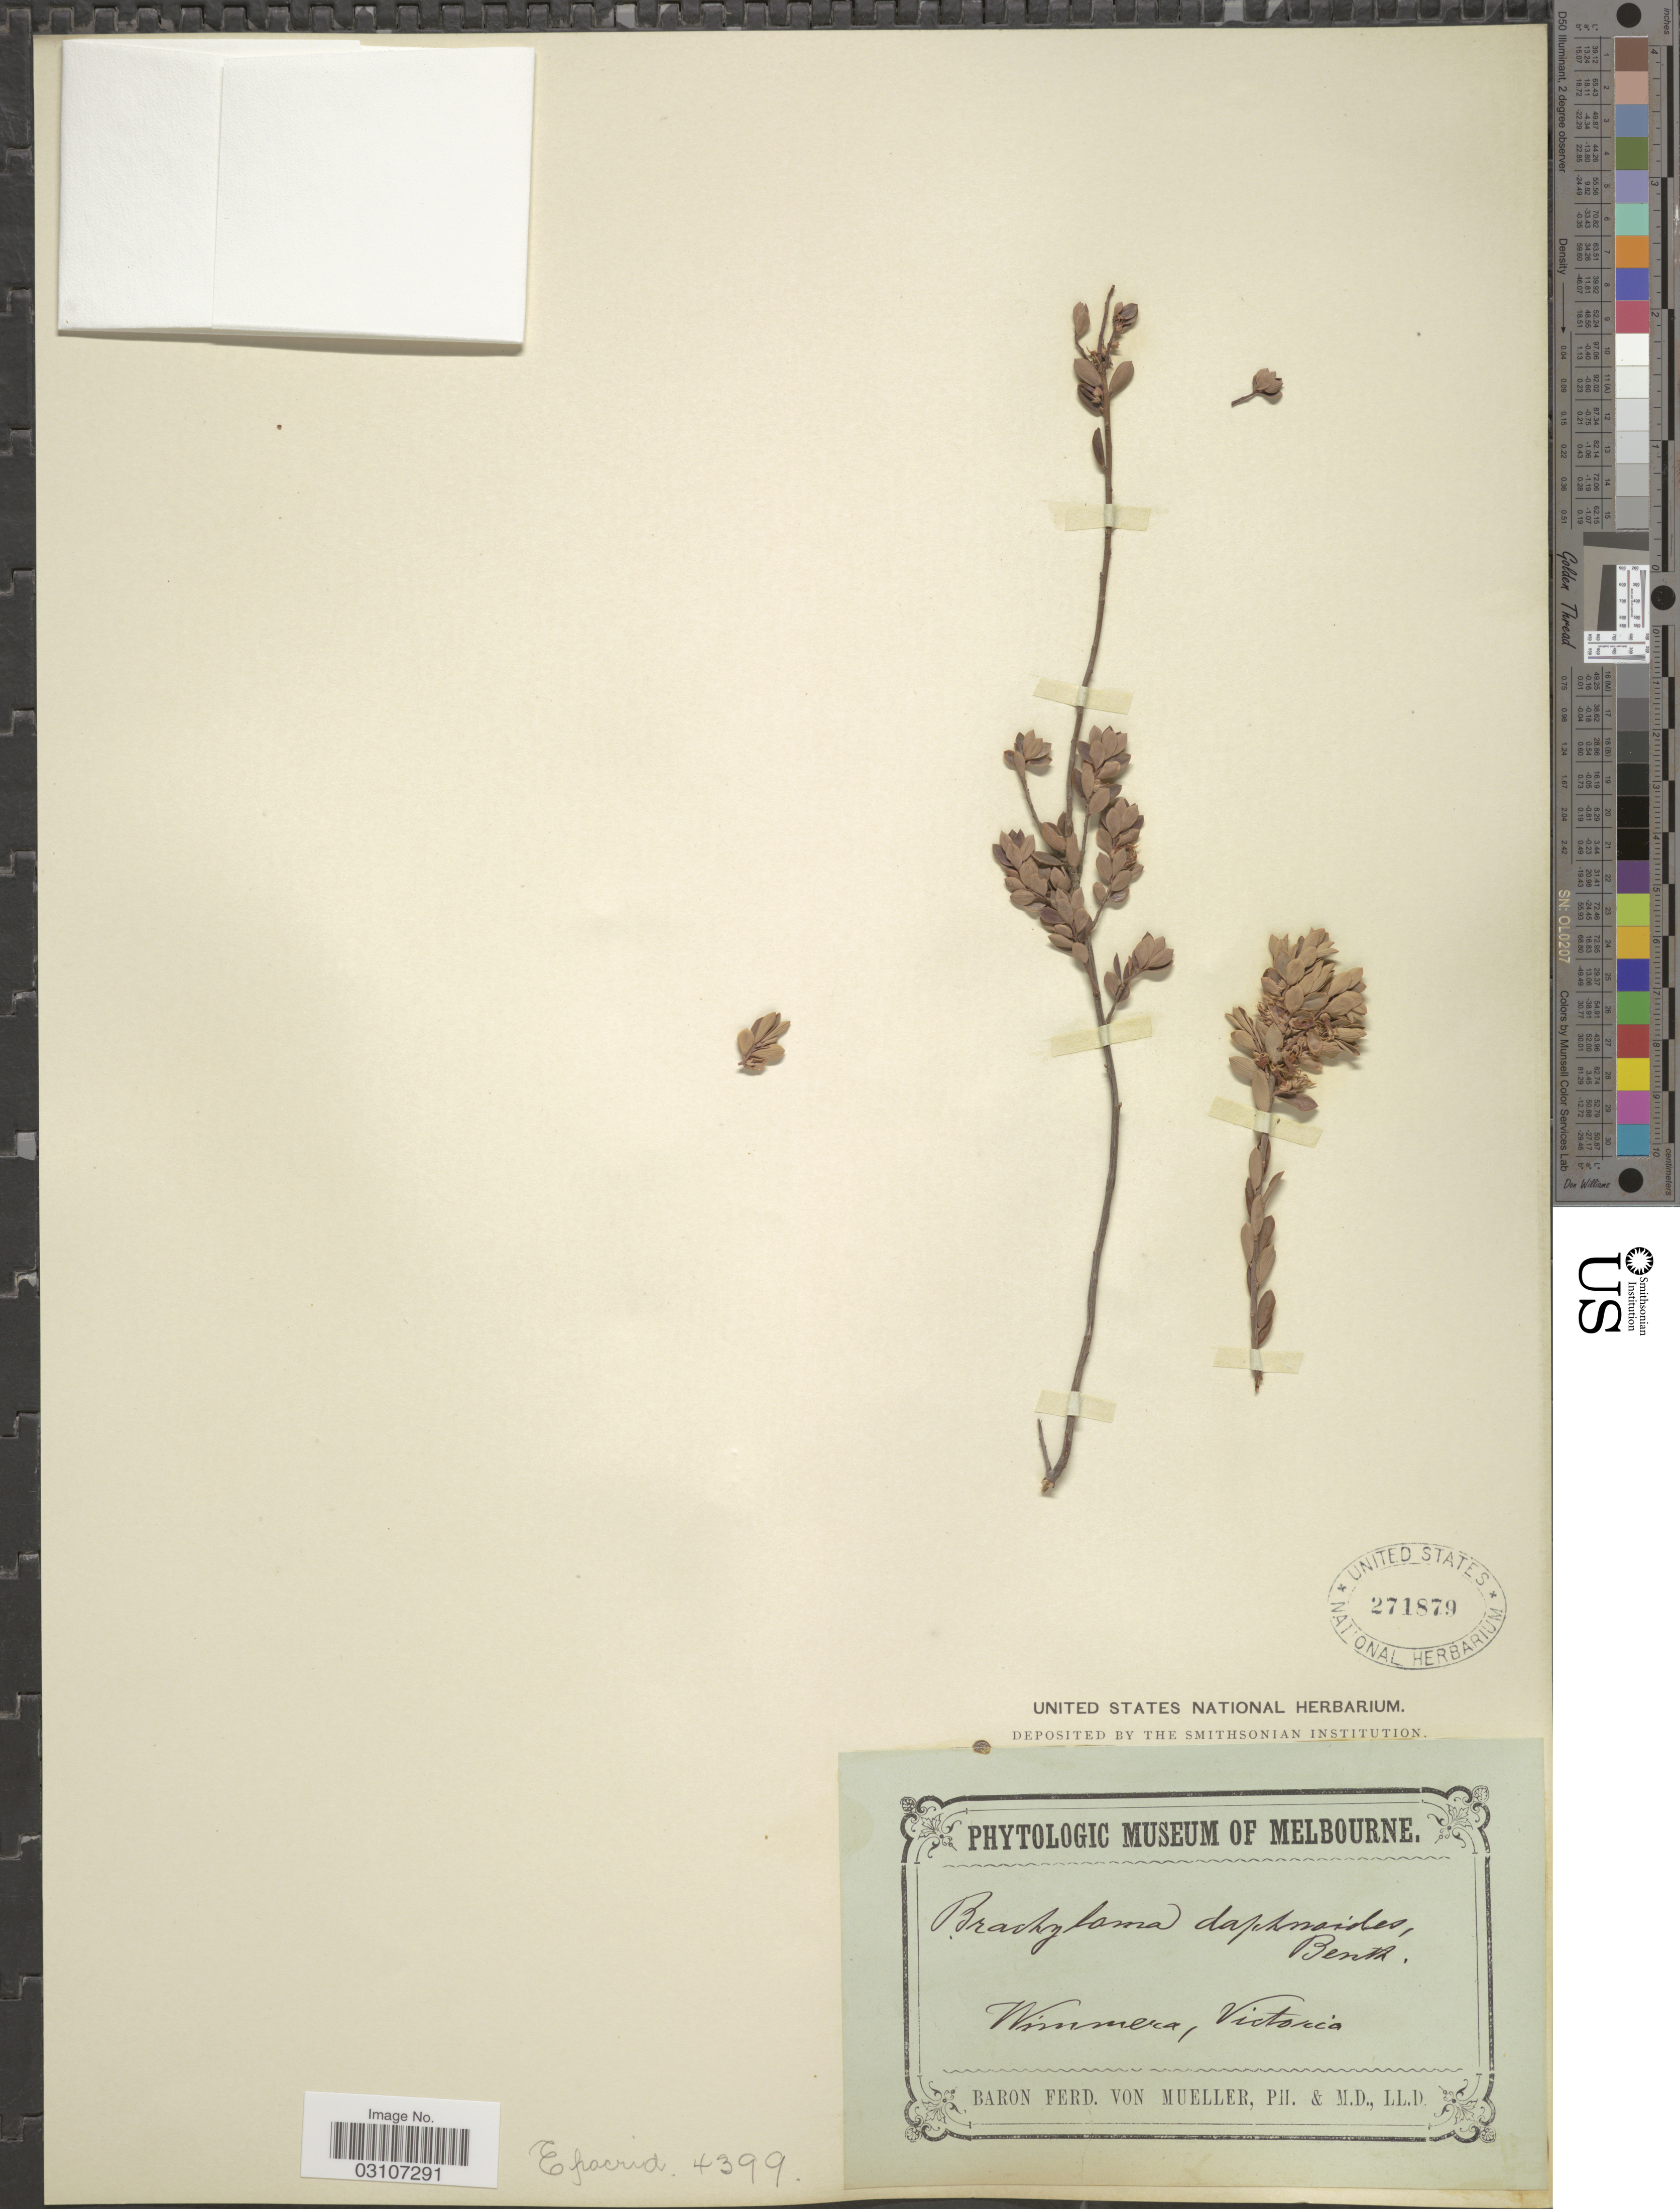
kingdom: Plantae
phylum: Tracheophyta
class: Magnoliopsida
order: Ericales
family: Ericaceae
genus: Brachyloma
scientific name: Brachyloma daphnoides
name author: (Sm.) Benth.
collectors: F. Mueller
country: Australia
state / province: Victoria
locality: Wimmera, Victoria.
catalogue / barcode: US 271879